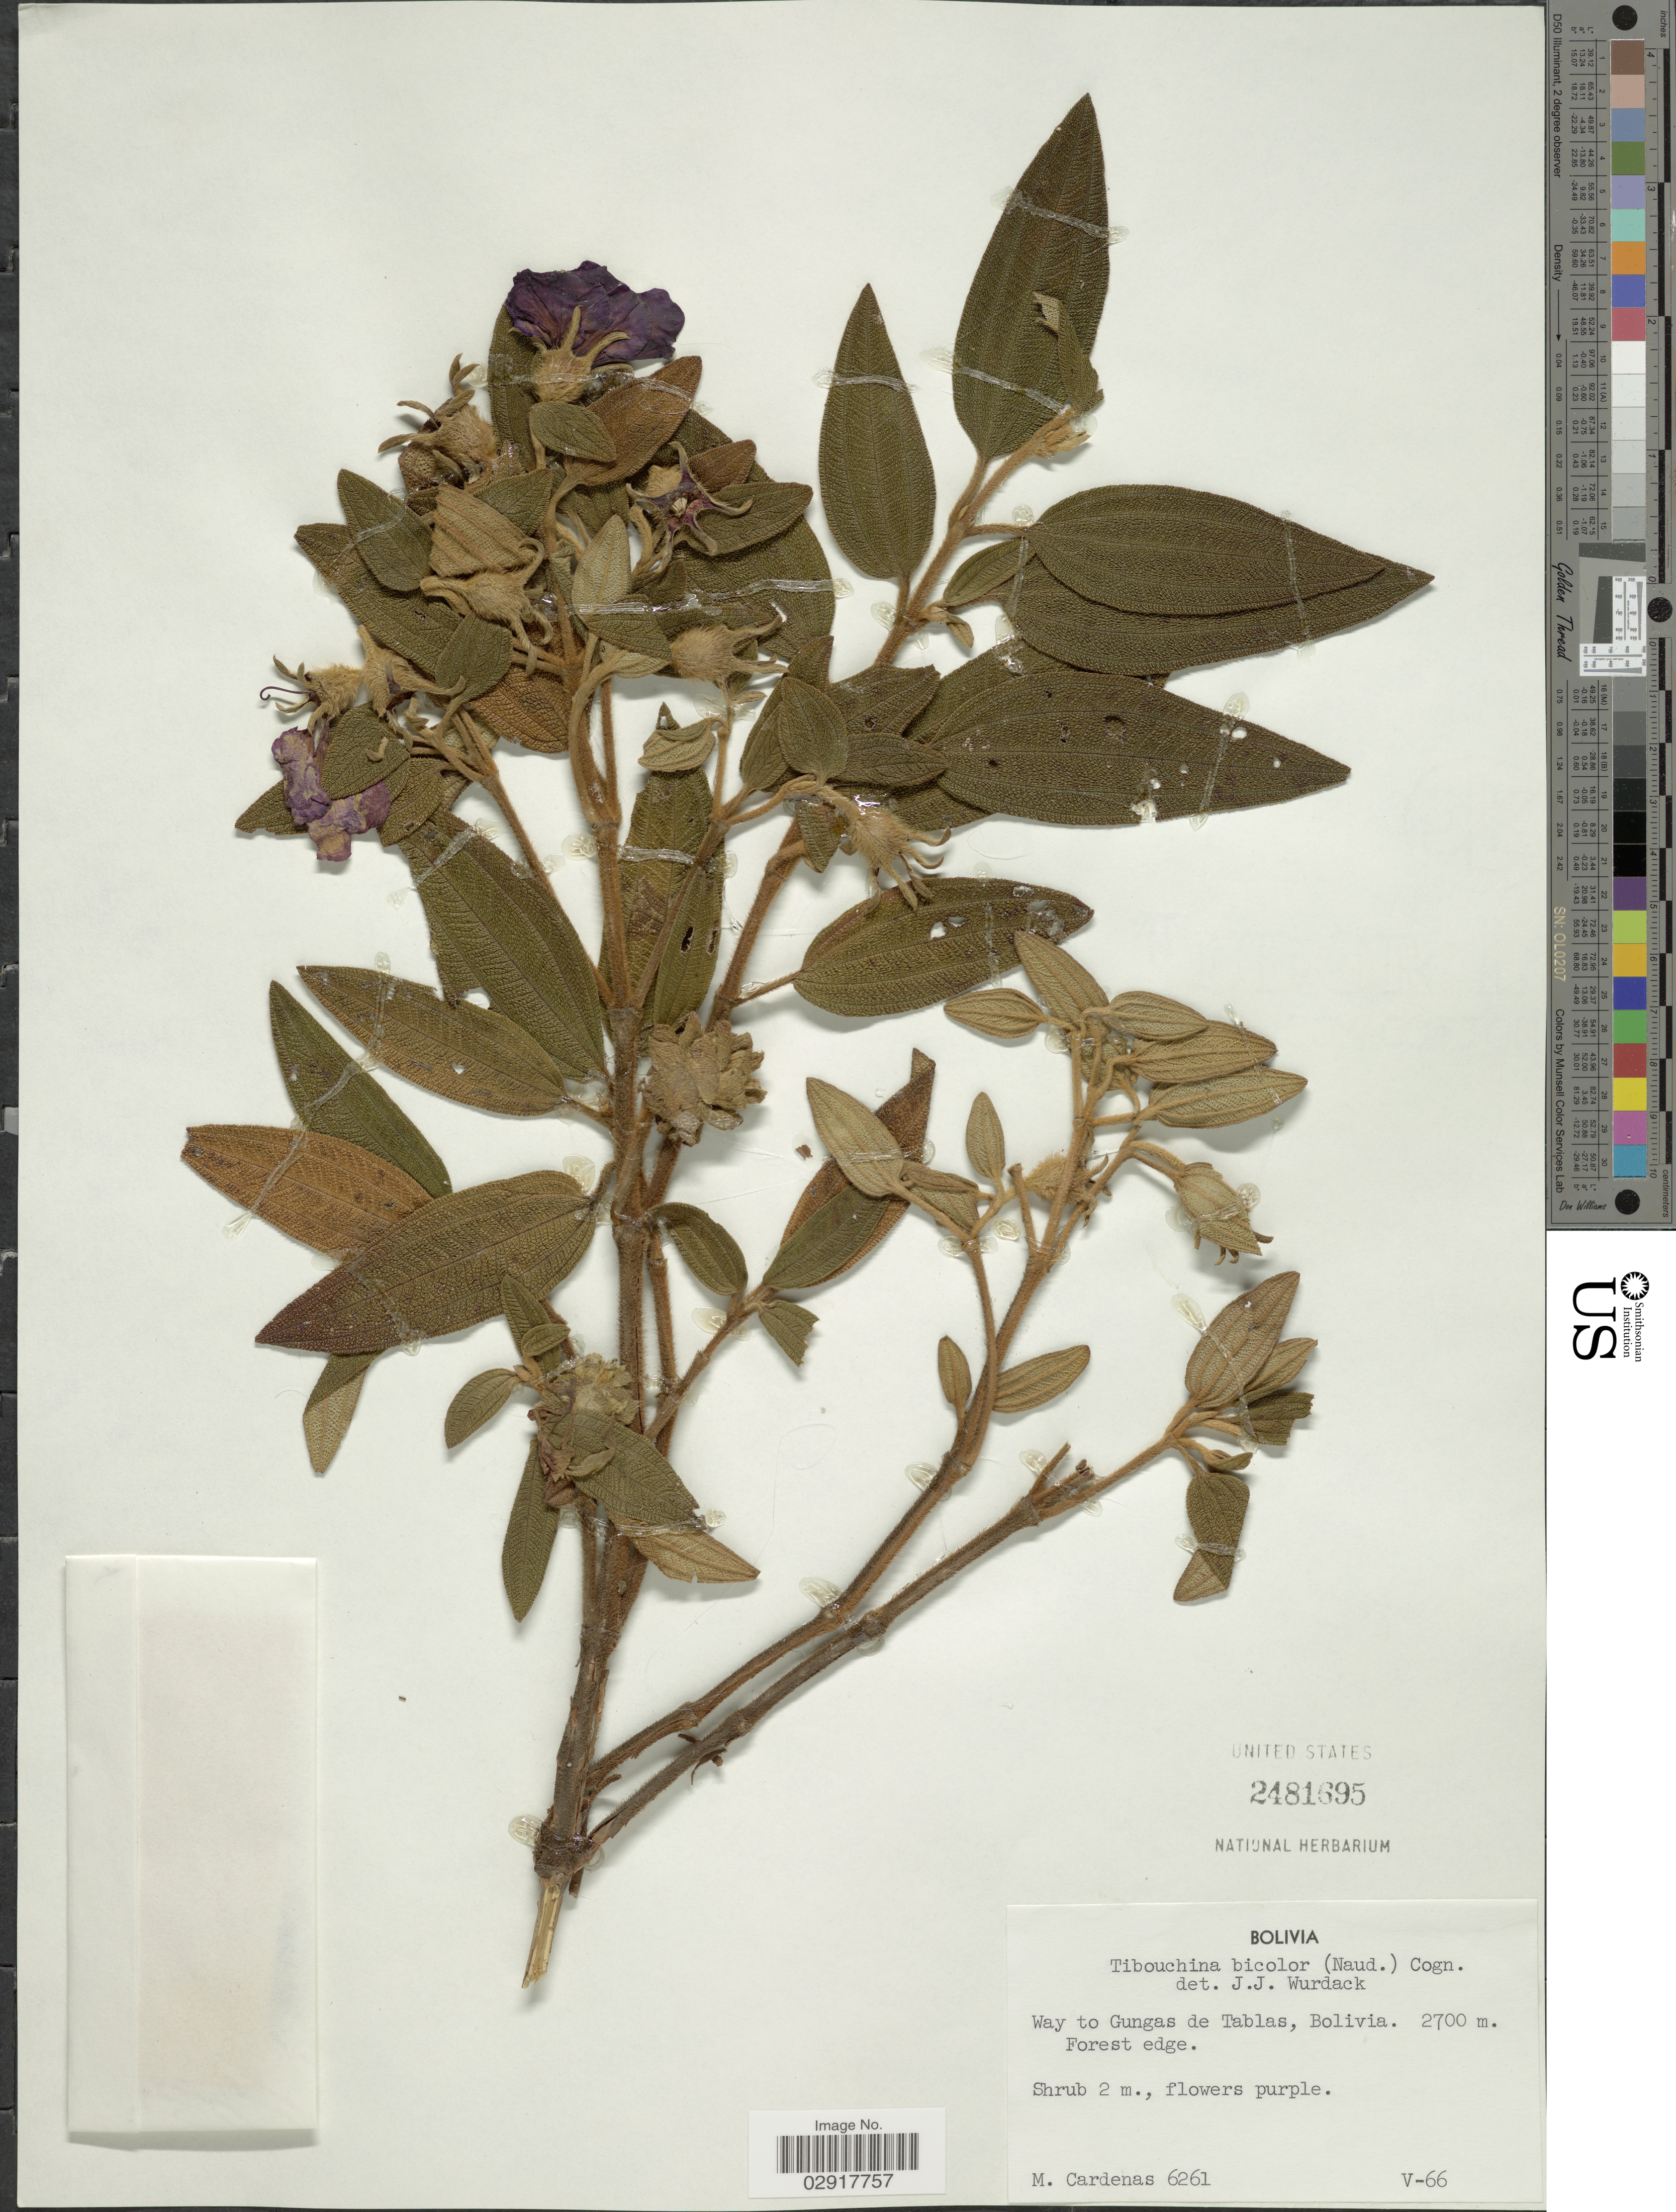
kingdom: Plantae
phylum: Tracheophyta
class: Magnoliopsida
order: Myrtales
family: Melastomataceae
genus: Tibouchina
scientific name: Tibouchina bicolor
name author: (Naudin) Cogn.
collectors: M. Cárdenas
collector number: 6261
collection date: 1966-05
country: Bolivia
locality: Way to Gungas de Tablas. Forest edge.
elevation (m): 2700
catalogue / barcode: US 2481695